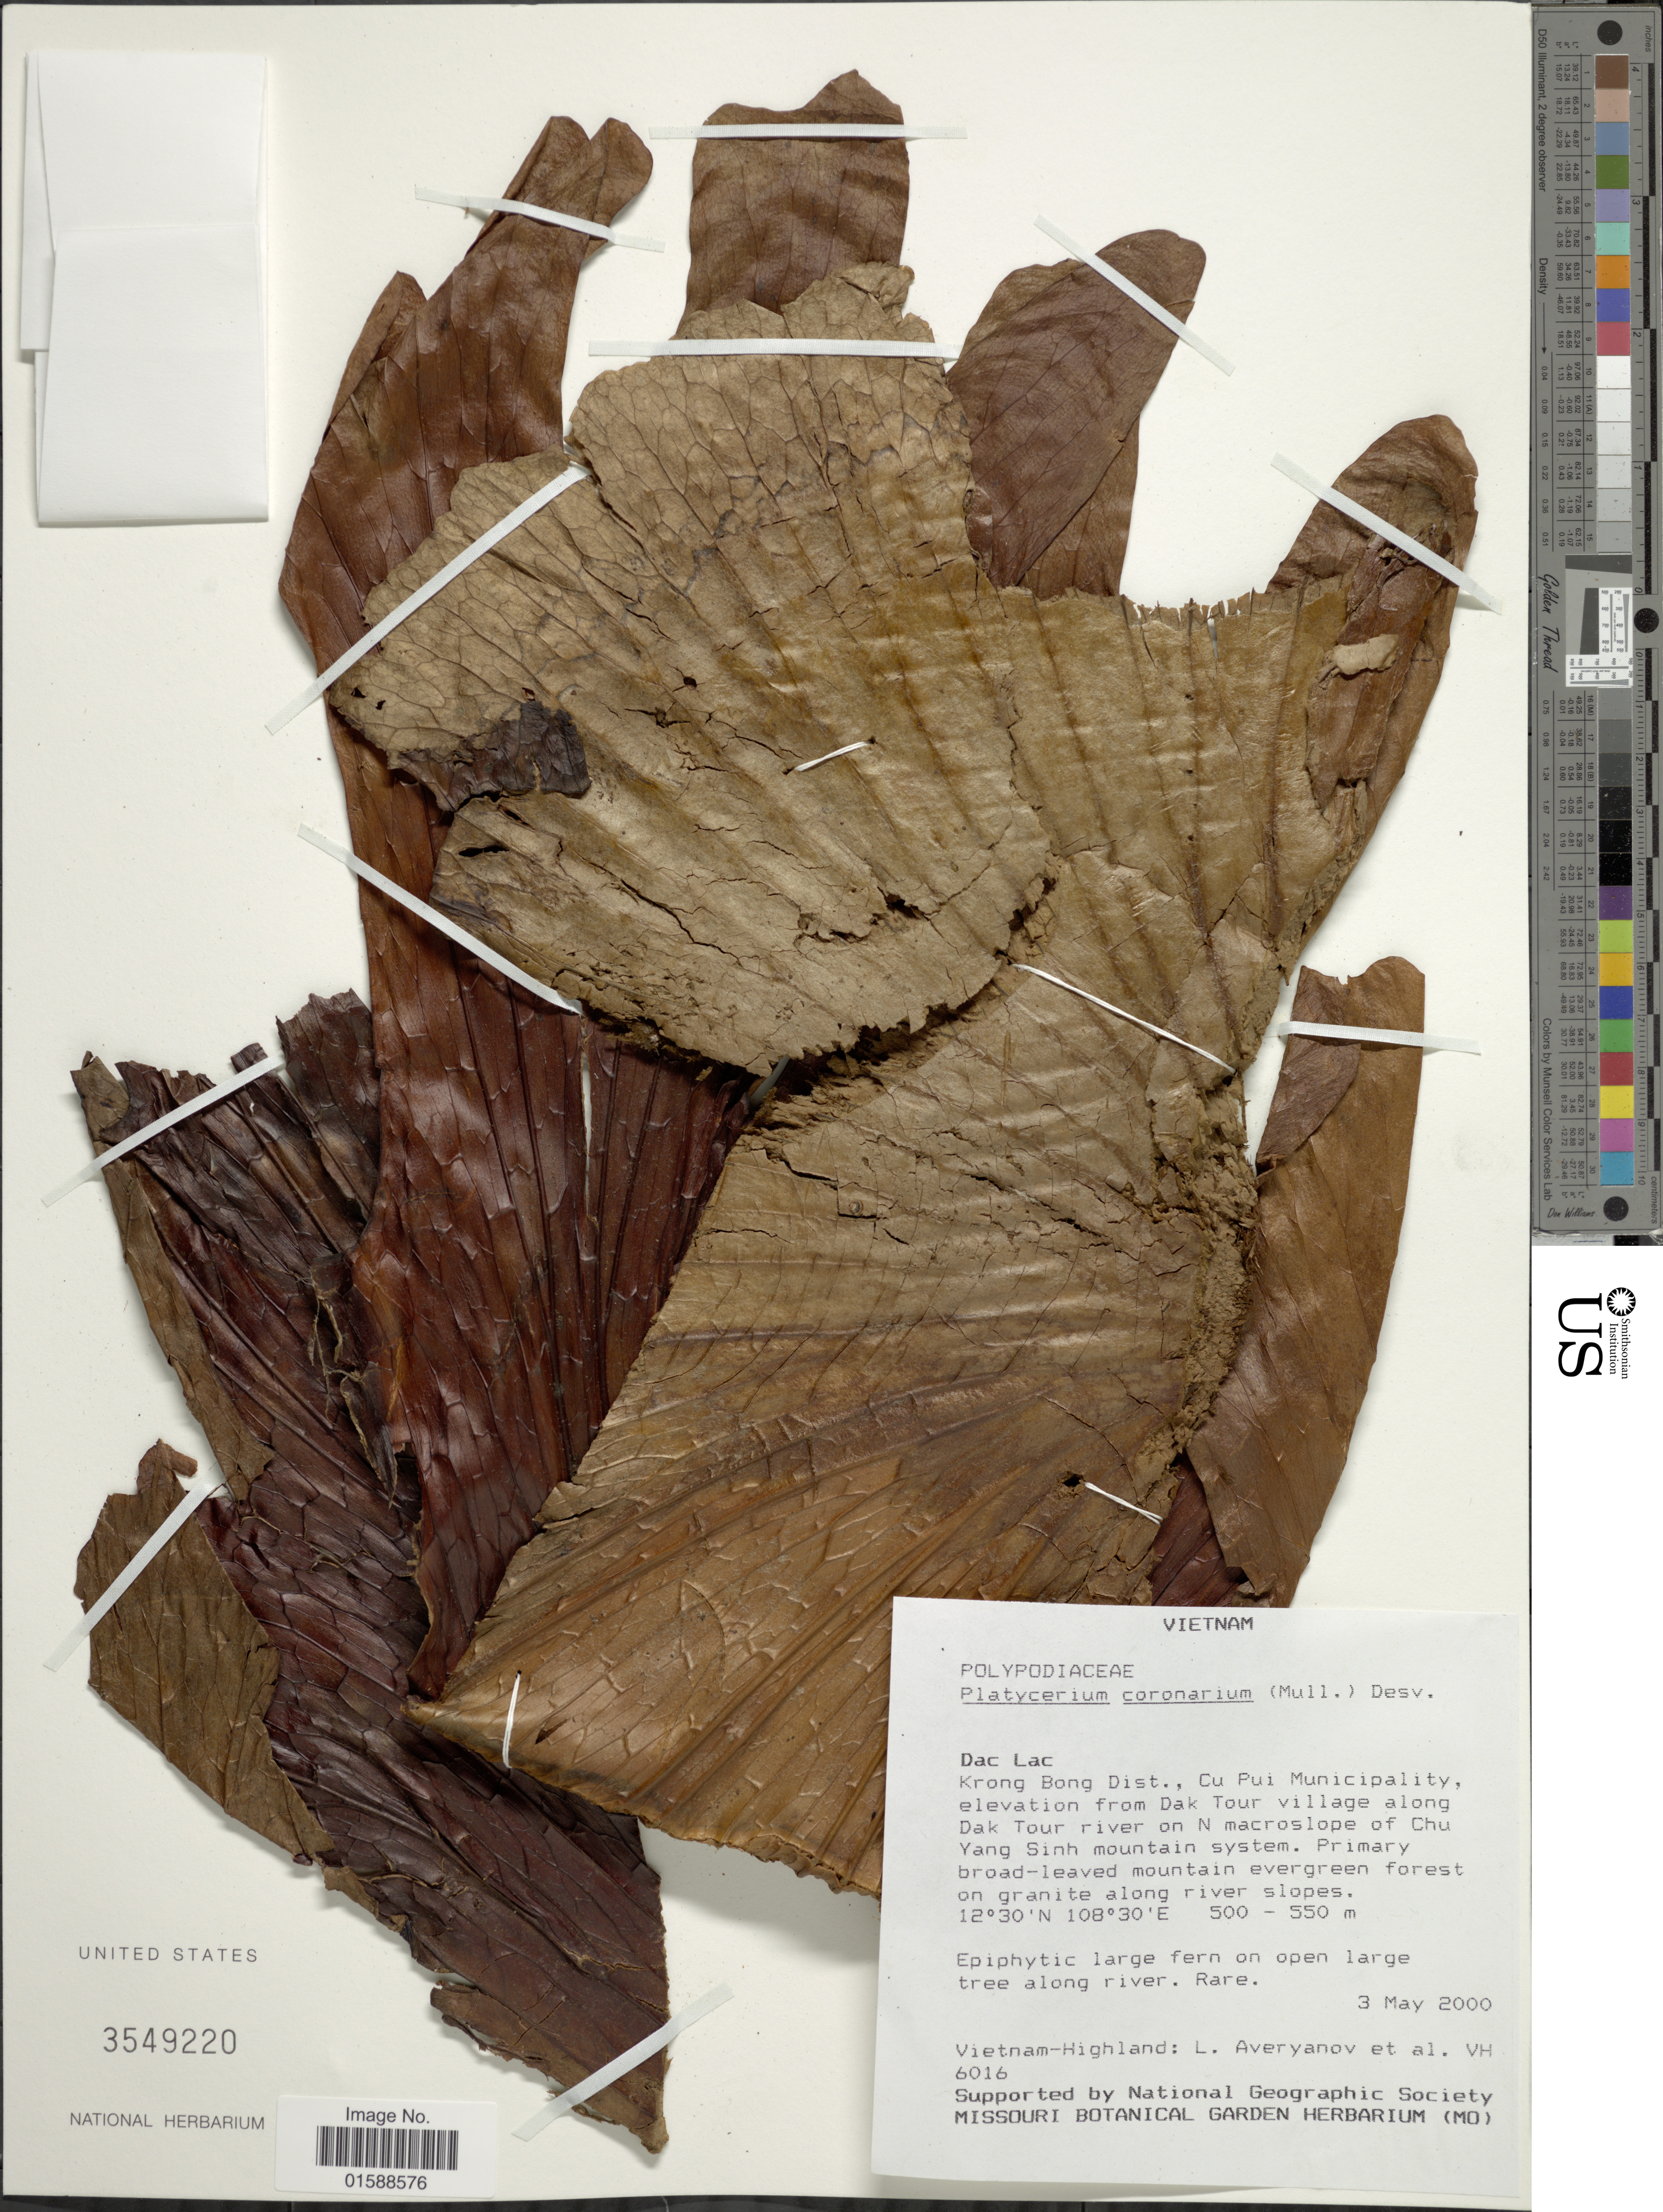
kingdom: Plantae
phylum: Tracheophyta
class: Polypodiopsida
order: Polypodiales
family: Polypodiaceae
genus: Platycerium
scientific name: Platycerium coronarium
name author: (K.D. Koenig ex O.F. Müll.) Desv.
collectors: L. Averyanov & et al.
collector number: VH 6016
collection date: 2000-05-03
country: Vietnam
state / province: Dak Lak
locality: Dac Lac. Krong Bong Dist., Cu Pui Municipality, elevation from Dak Tour village along Dak Tour river on N macroslope of Chu yang Sinh mountain system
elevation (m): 500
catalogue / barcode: US 3549220